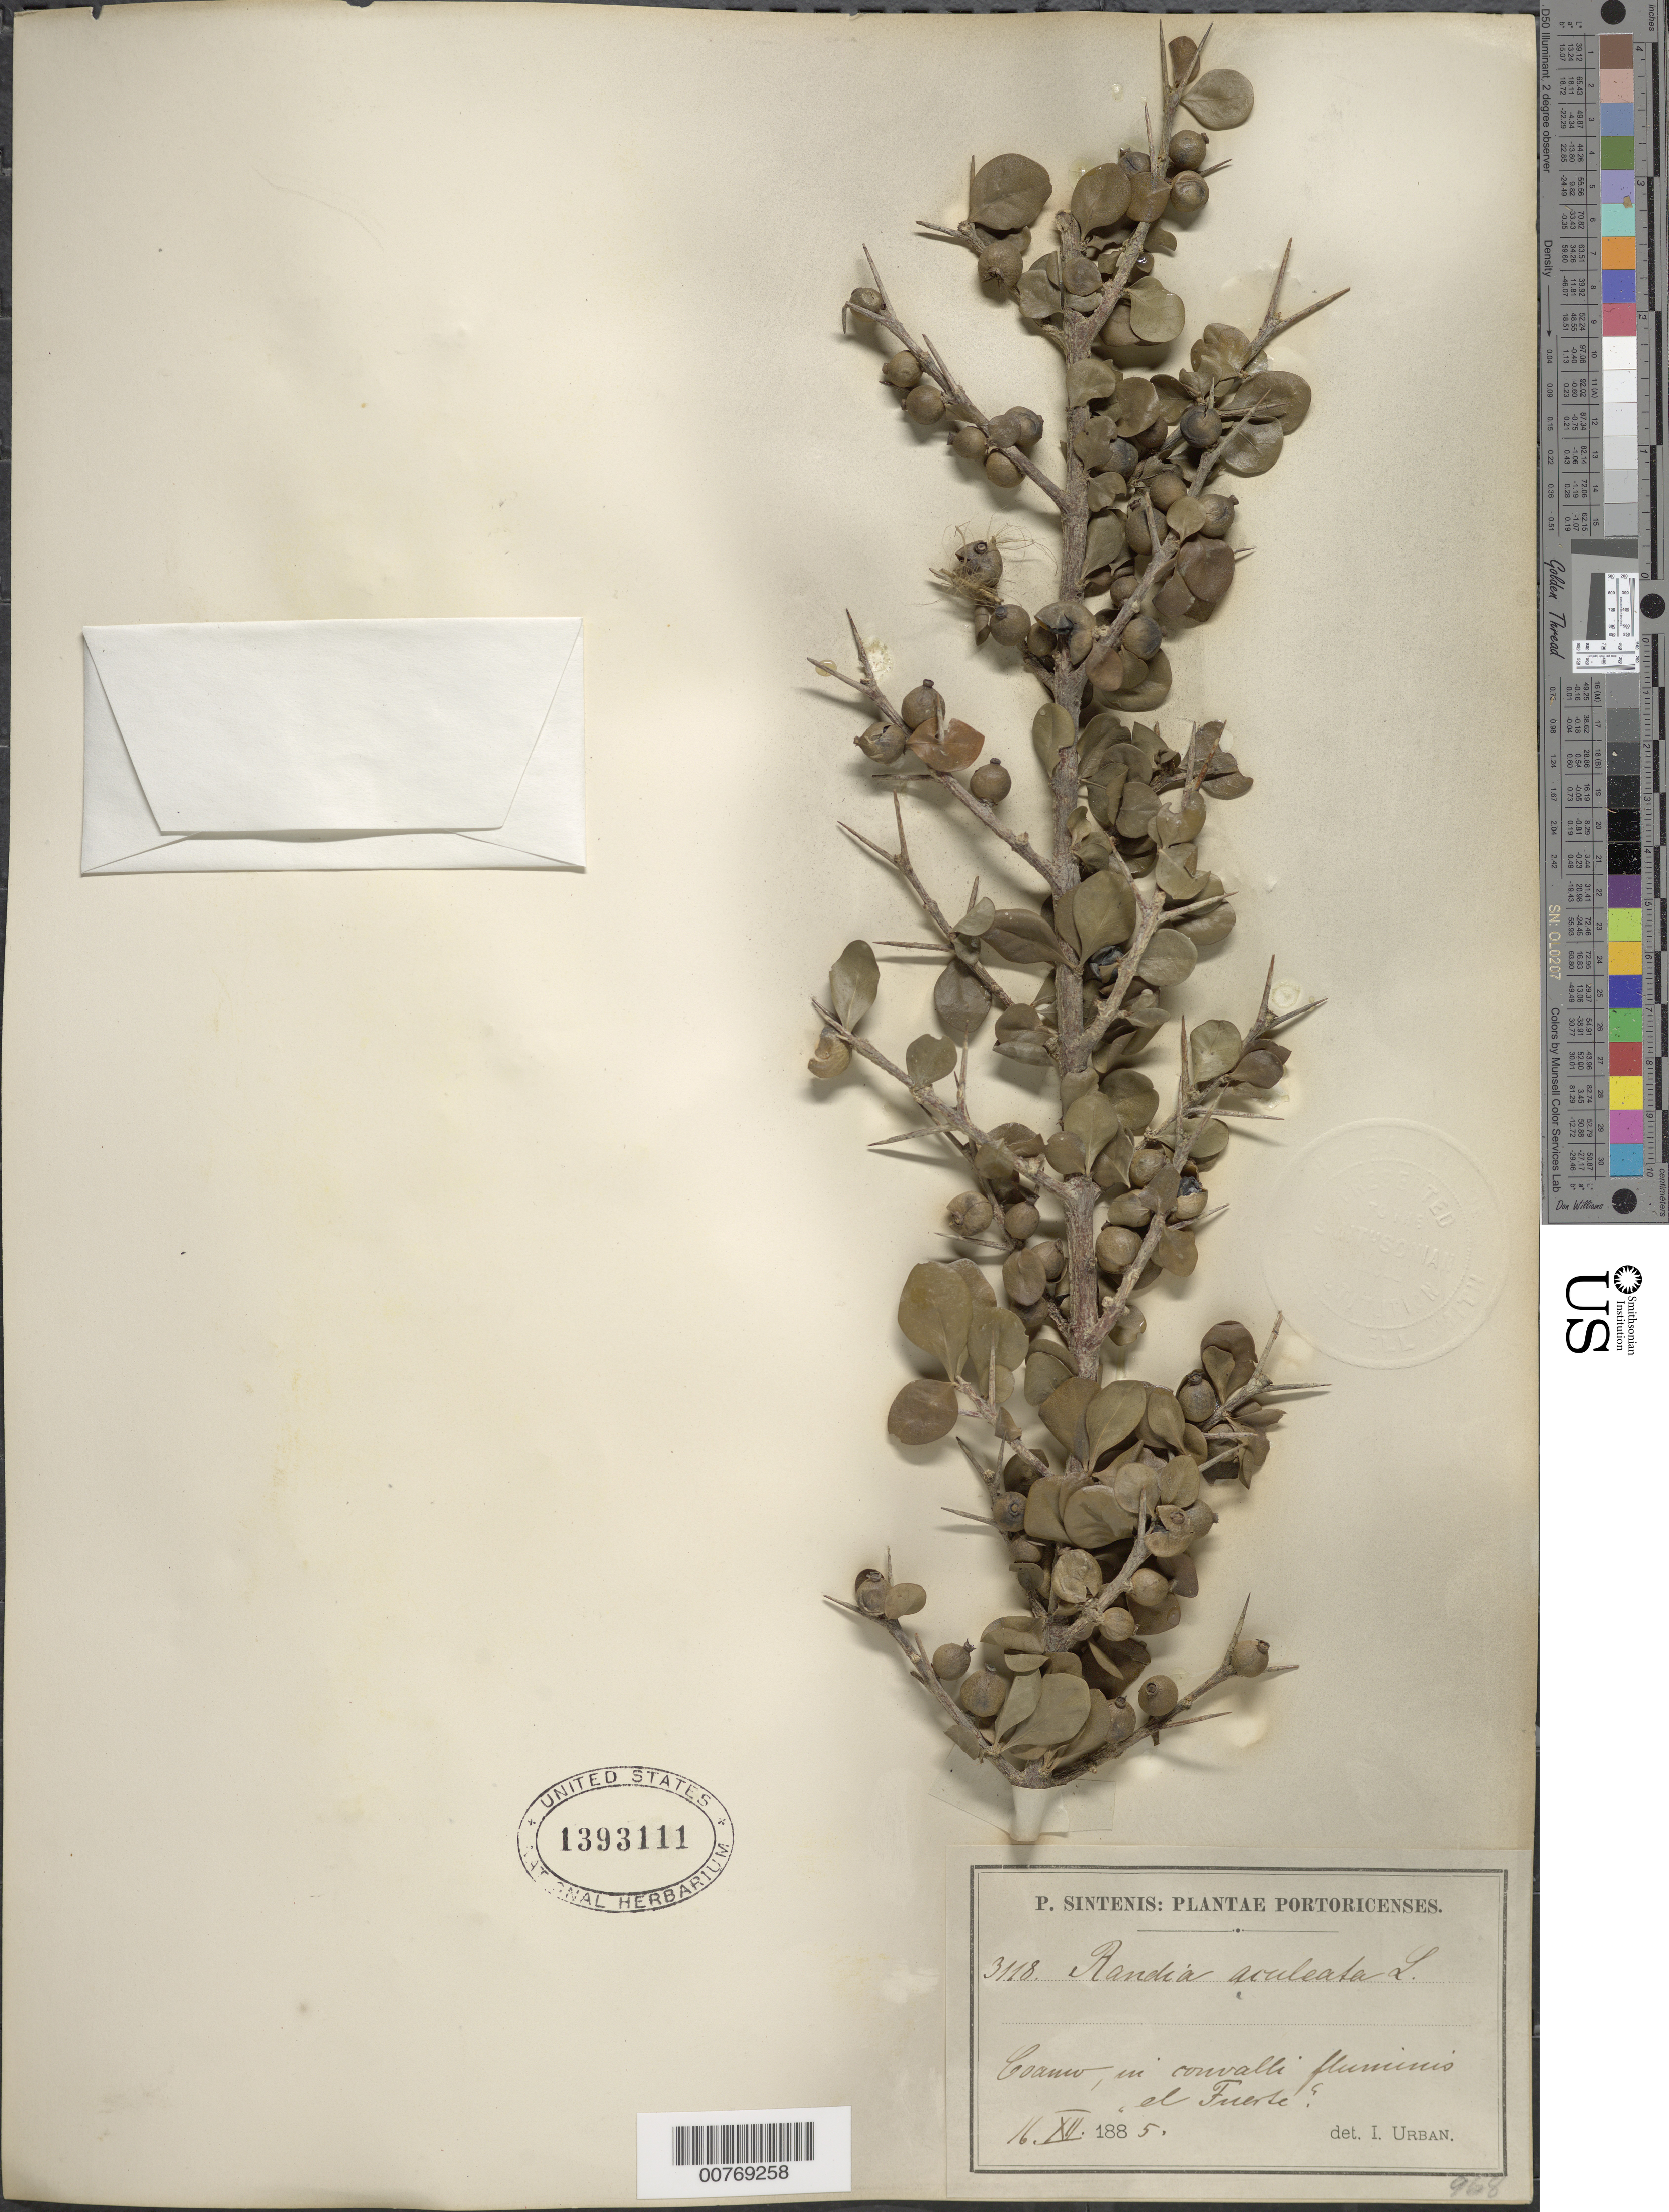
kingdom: Plantae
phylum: Tracheophyta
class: Magnoliopsida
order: Gentianales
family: Rubiaceae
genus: Randia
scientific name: Randia aculeata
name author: L.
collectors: P. Sintenis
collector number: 3118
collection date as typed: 16 Dec 1885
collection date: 1885-12-16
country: Puerto Rico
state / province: Coamo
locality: Coamo, in convalli fluminis El Fuerte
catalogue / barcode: US 1393111